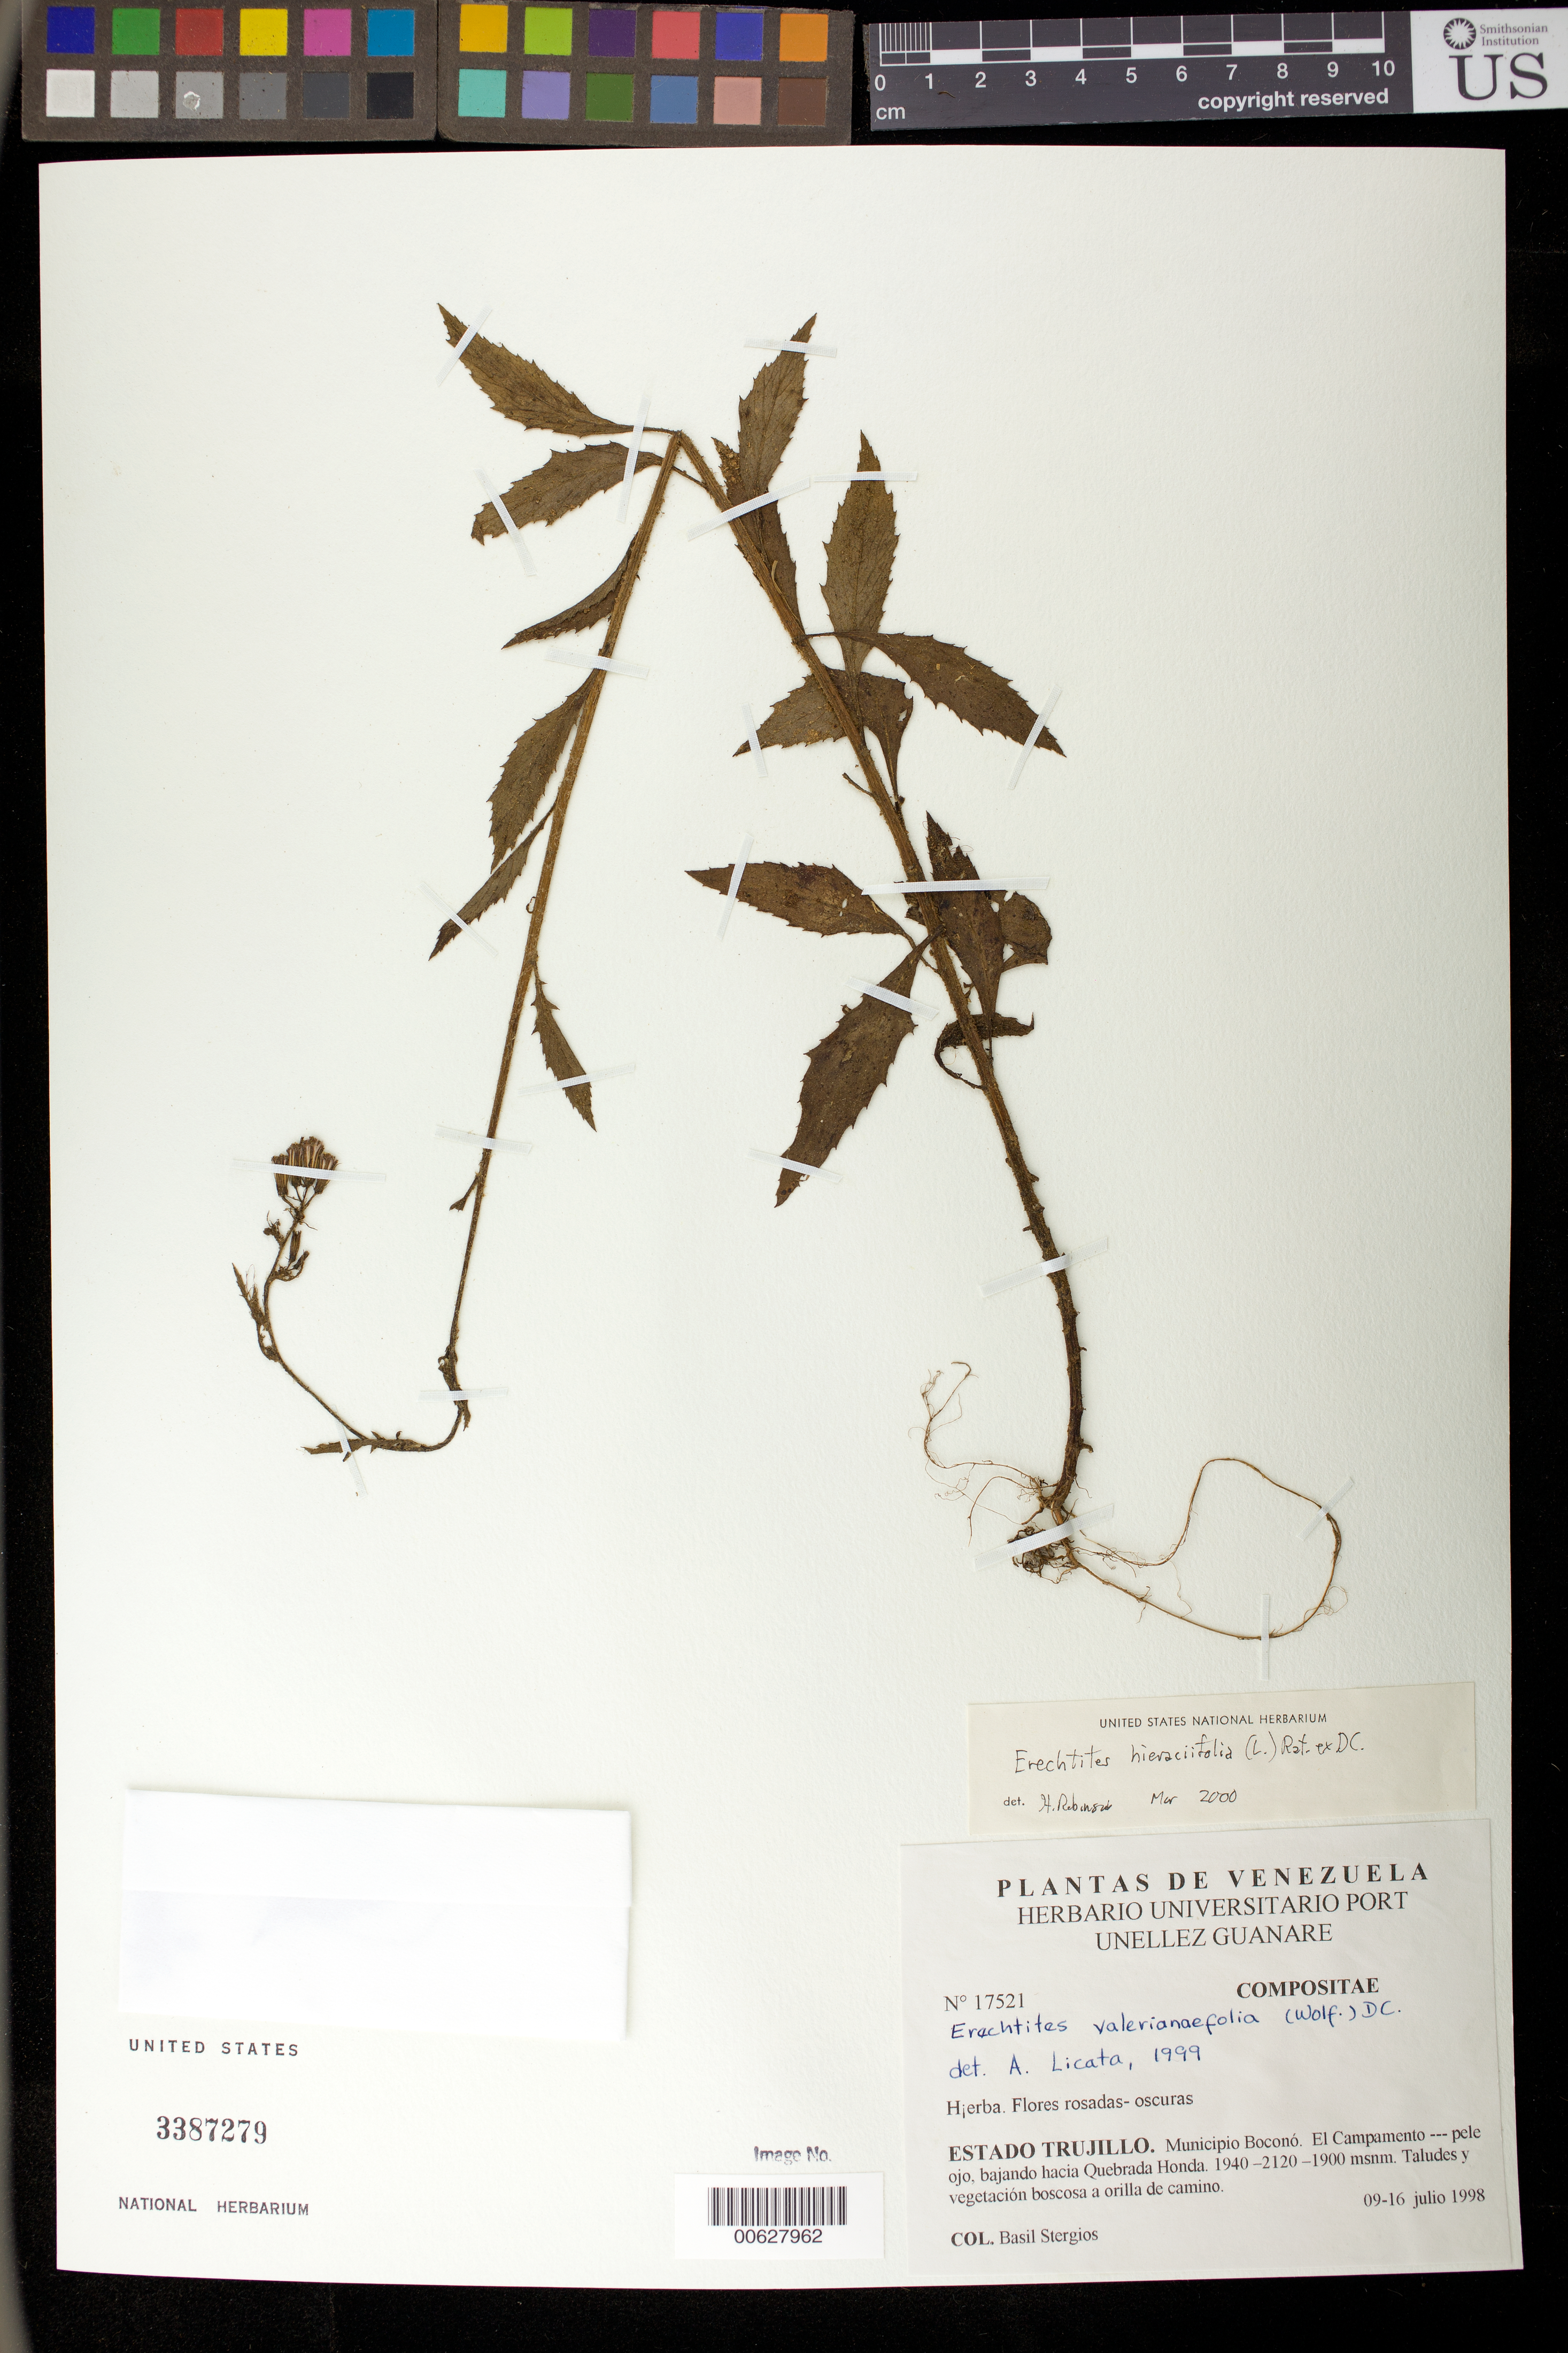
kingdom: Plantae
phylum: Tracheophyta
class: Magnoliopsida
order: Asterales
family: Asteraceae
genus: Erechtites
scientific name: Erechtites hieraciifolius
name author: (L.) Raf. ex DC.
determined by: Robinson, Harold E., (US)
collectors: B. G. Stergios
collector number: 17521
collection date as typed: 09 Jul 1998 to 16 Jul 1998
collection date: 1998-07-09/1998-07-16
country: Venezuela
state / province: Trujillo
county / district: Boconó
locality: Parque Nacional Guaramacal, El campamento-pele ojo, bajando hacia Quebrada Honda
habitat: Taludes y vegetación boscosa a orilla de camino.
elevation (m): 1900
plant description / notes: PORT, US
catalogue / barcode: US 3387279